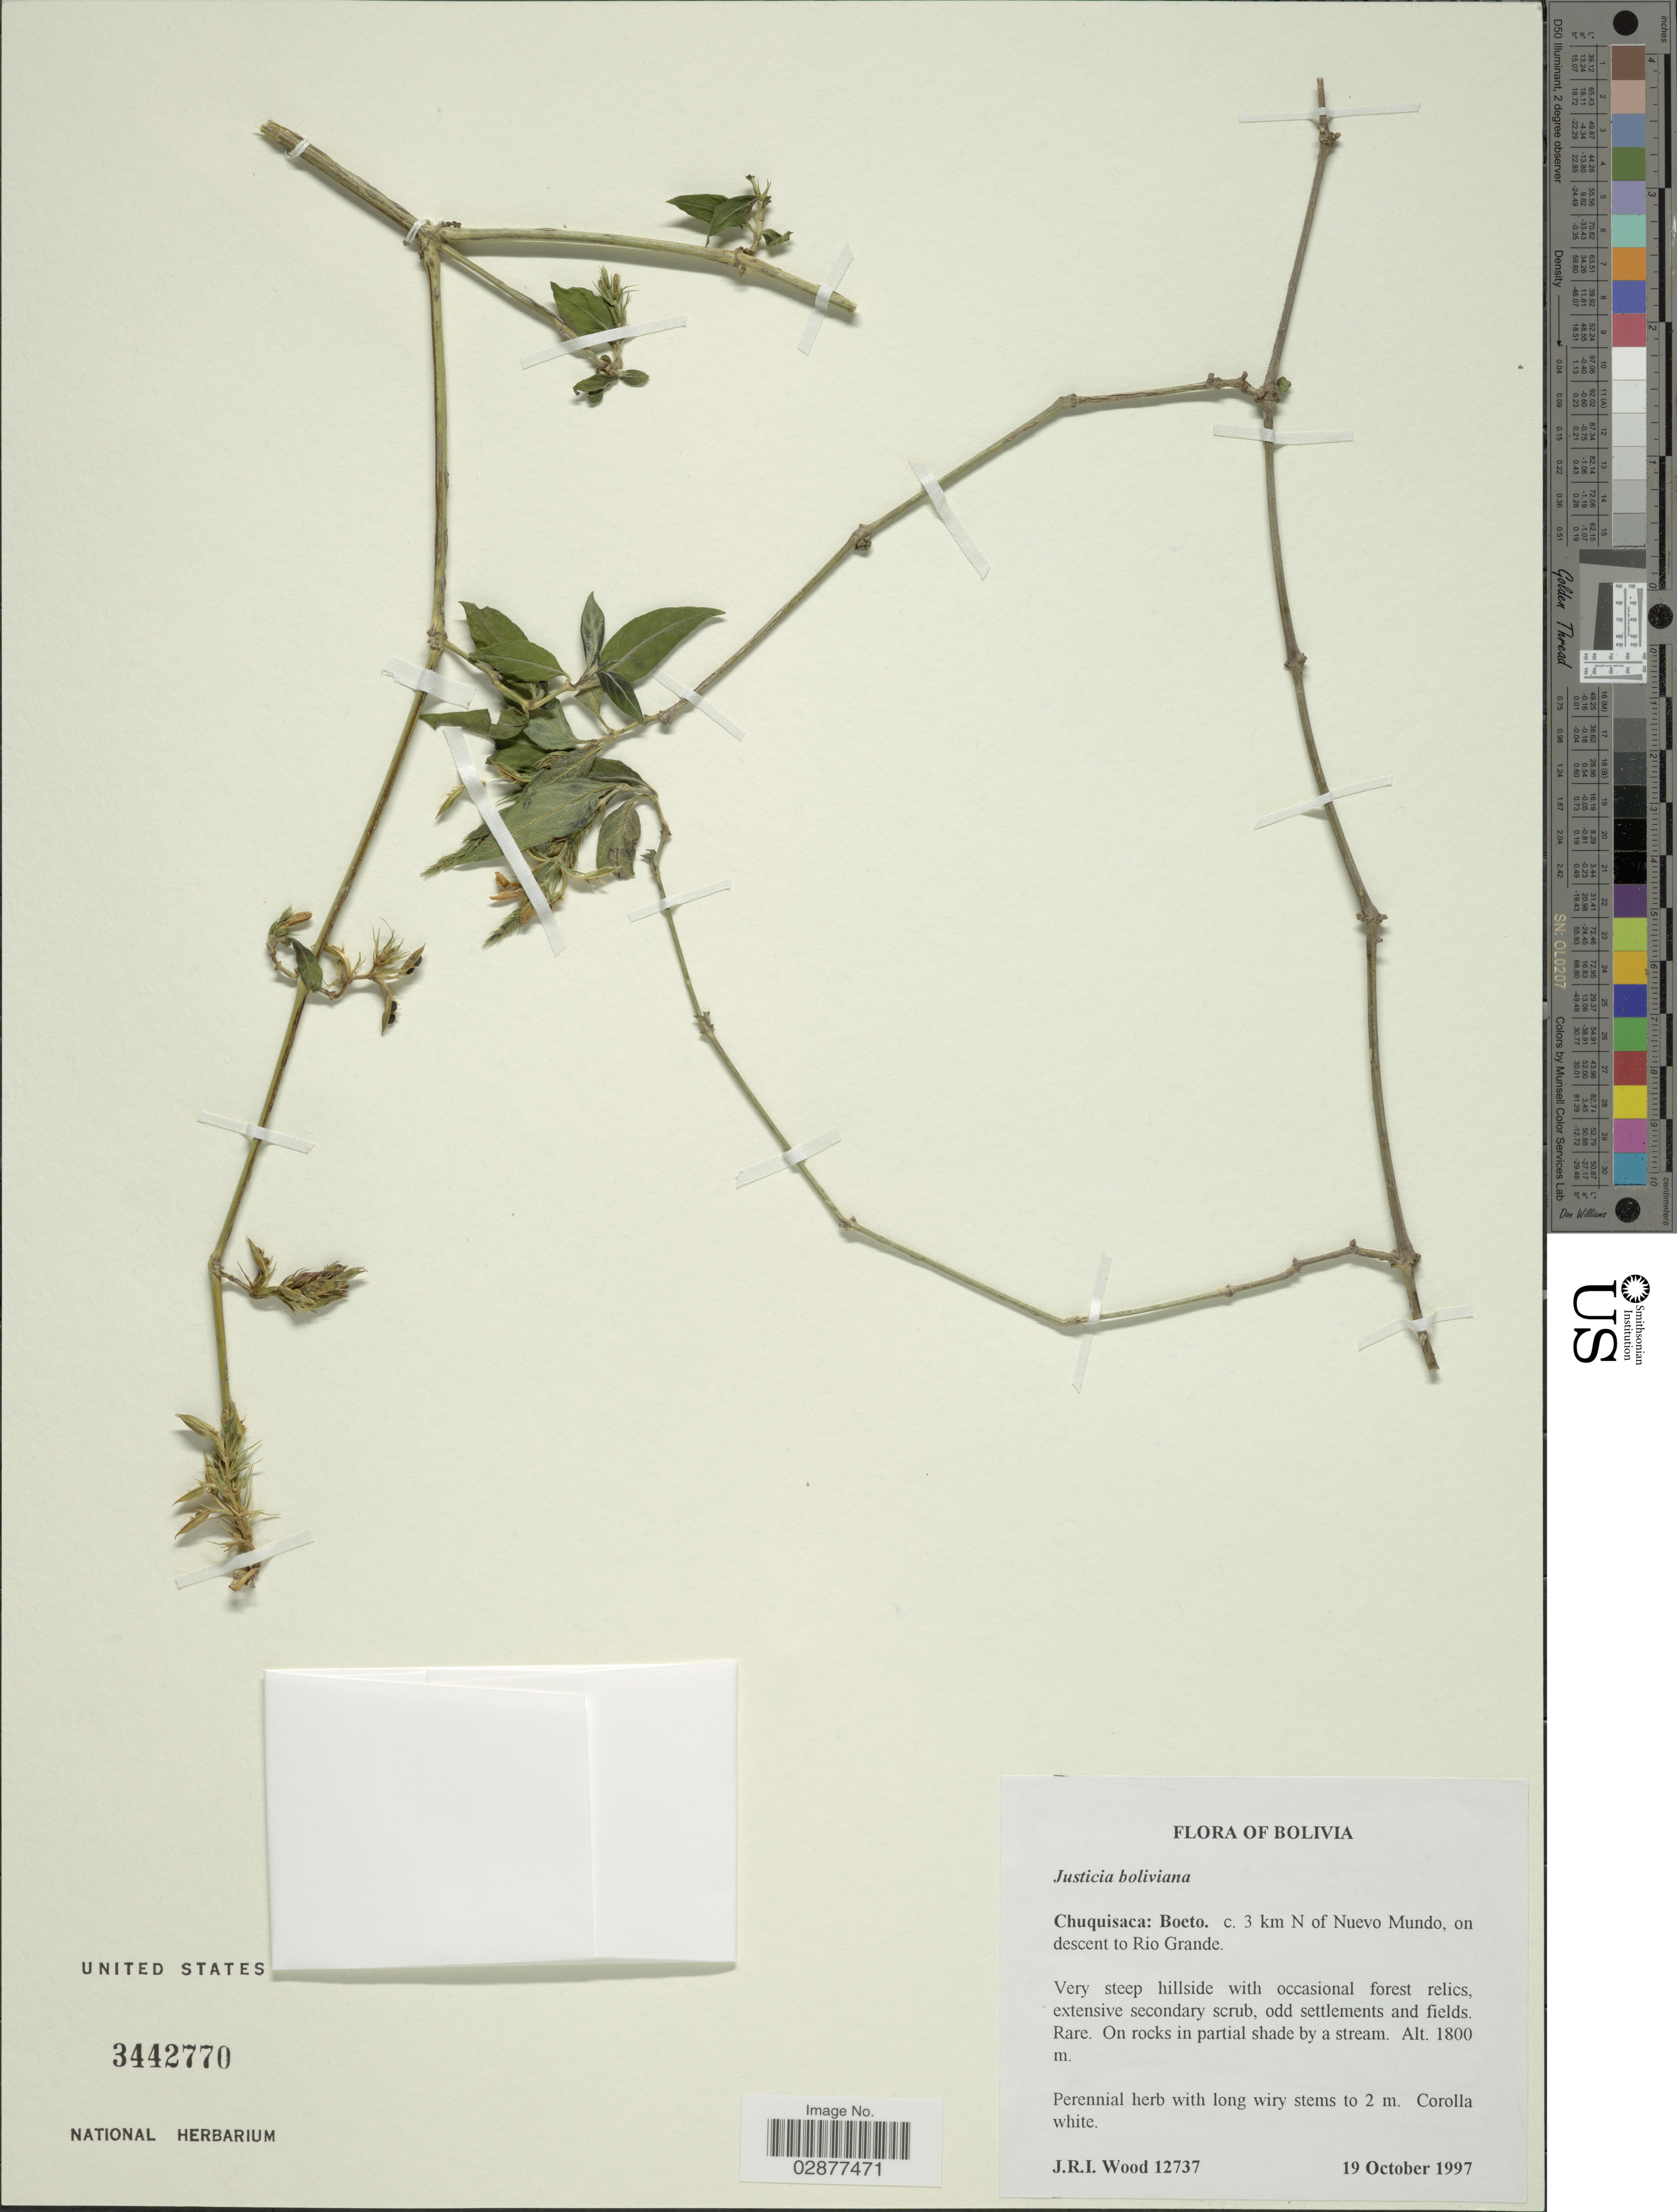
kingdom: Plantae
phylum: Tracheophyta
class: Magnoliopsida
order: Lamiales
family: Acanthaceae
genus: Justicia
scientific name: Justicia boliviana subsp. subintegrifolia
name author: (Rusby) Wassh. & J.R.I. Wood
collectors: J. R. I. Wood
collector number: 12737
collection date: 1997-10-19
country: Bolivia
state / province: Chuquisaca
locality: Boeto. c. 3 km N of Nuevo Mundo, on descent to Rio Grande.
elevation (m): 1800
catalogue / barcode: US 3442770